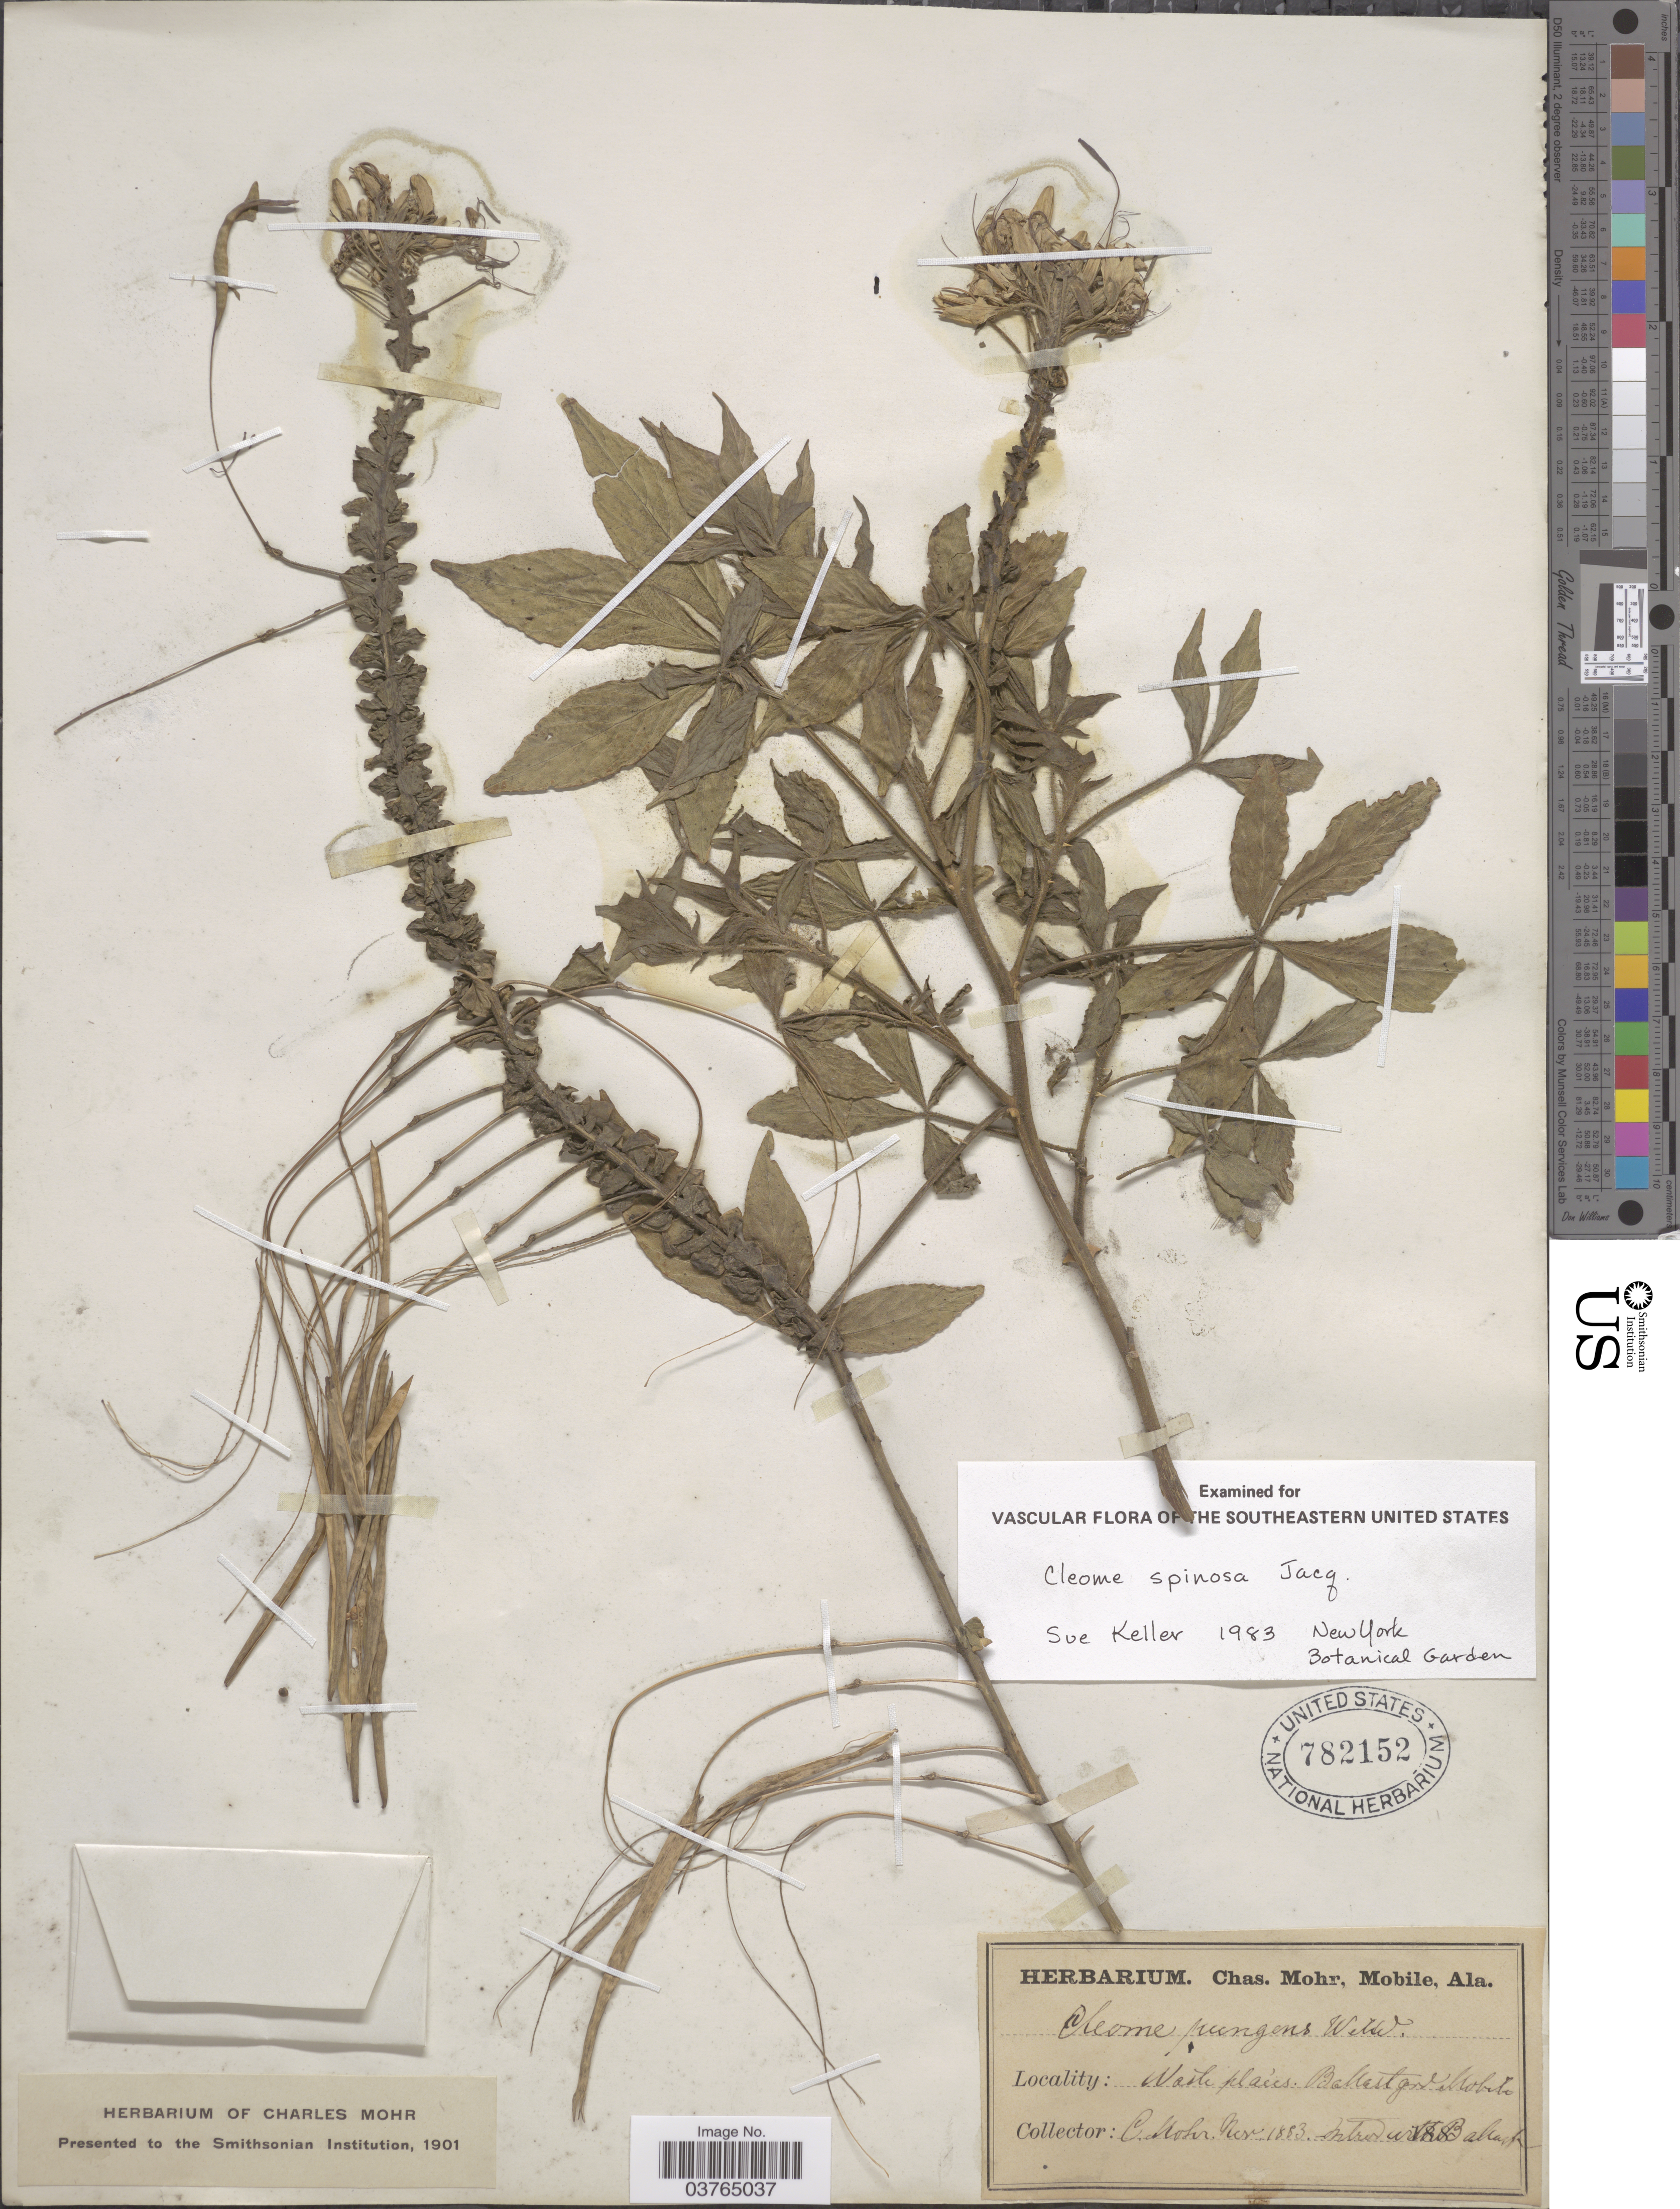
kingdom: Plantae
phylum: Tracheophyta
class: Magnoliopsida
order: Brassicales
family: Cleomaceae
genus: Tarenaya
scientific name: Tarenaya spinosa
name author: (Jacq.) Raf.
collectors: Mohr, C. T. (herbarium)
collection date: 1883-11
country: United States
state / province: Alabama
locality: Ballast grd. Mobile.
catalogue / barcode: US 782152